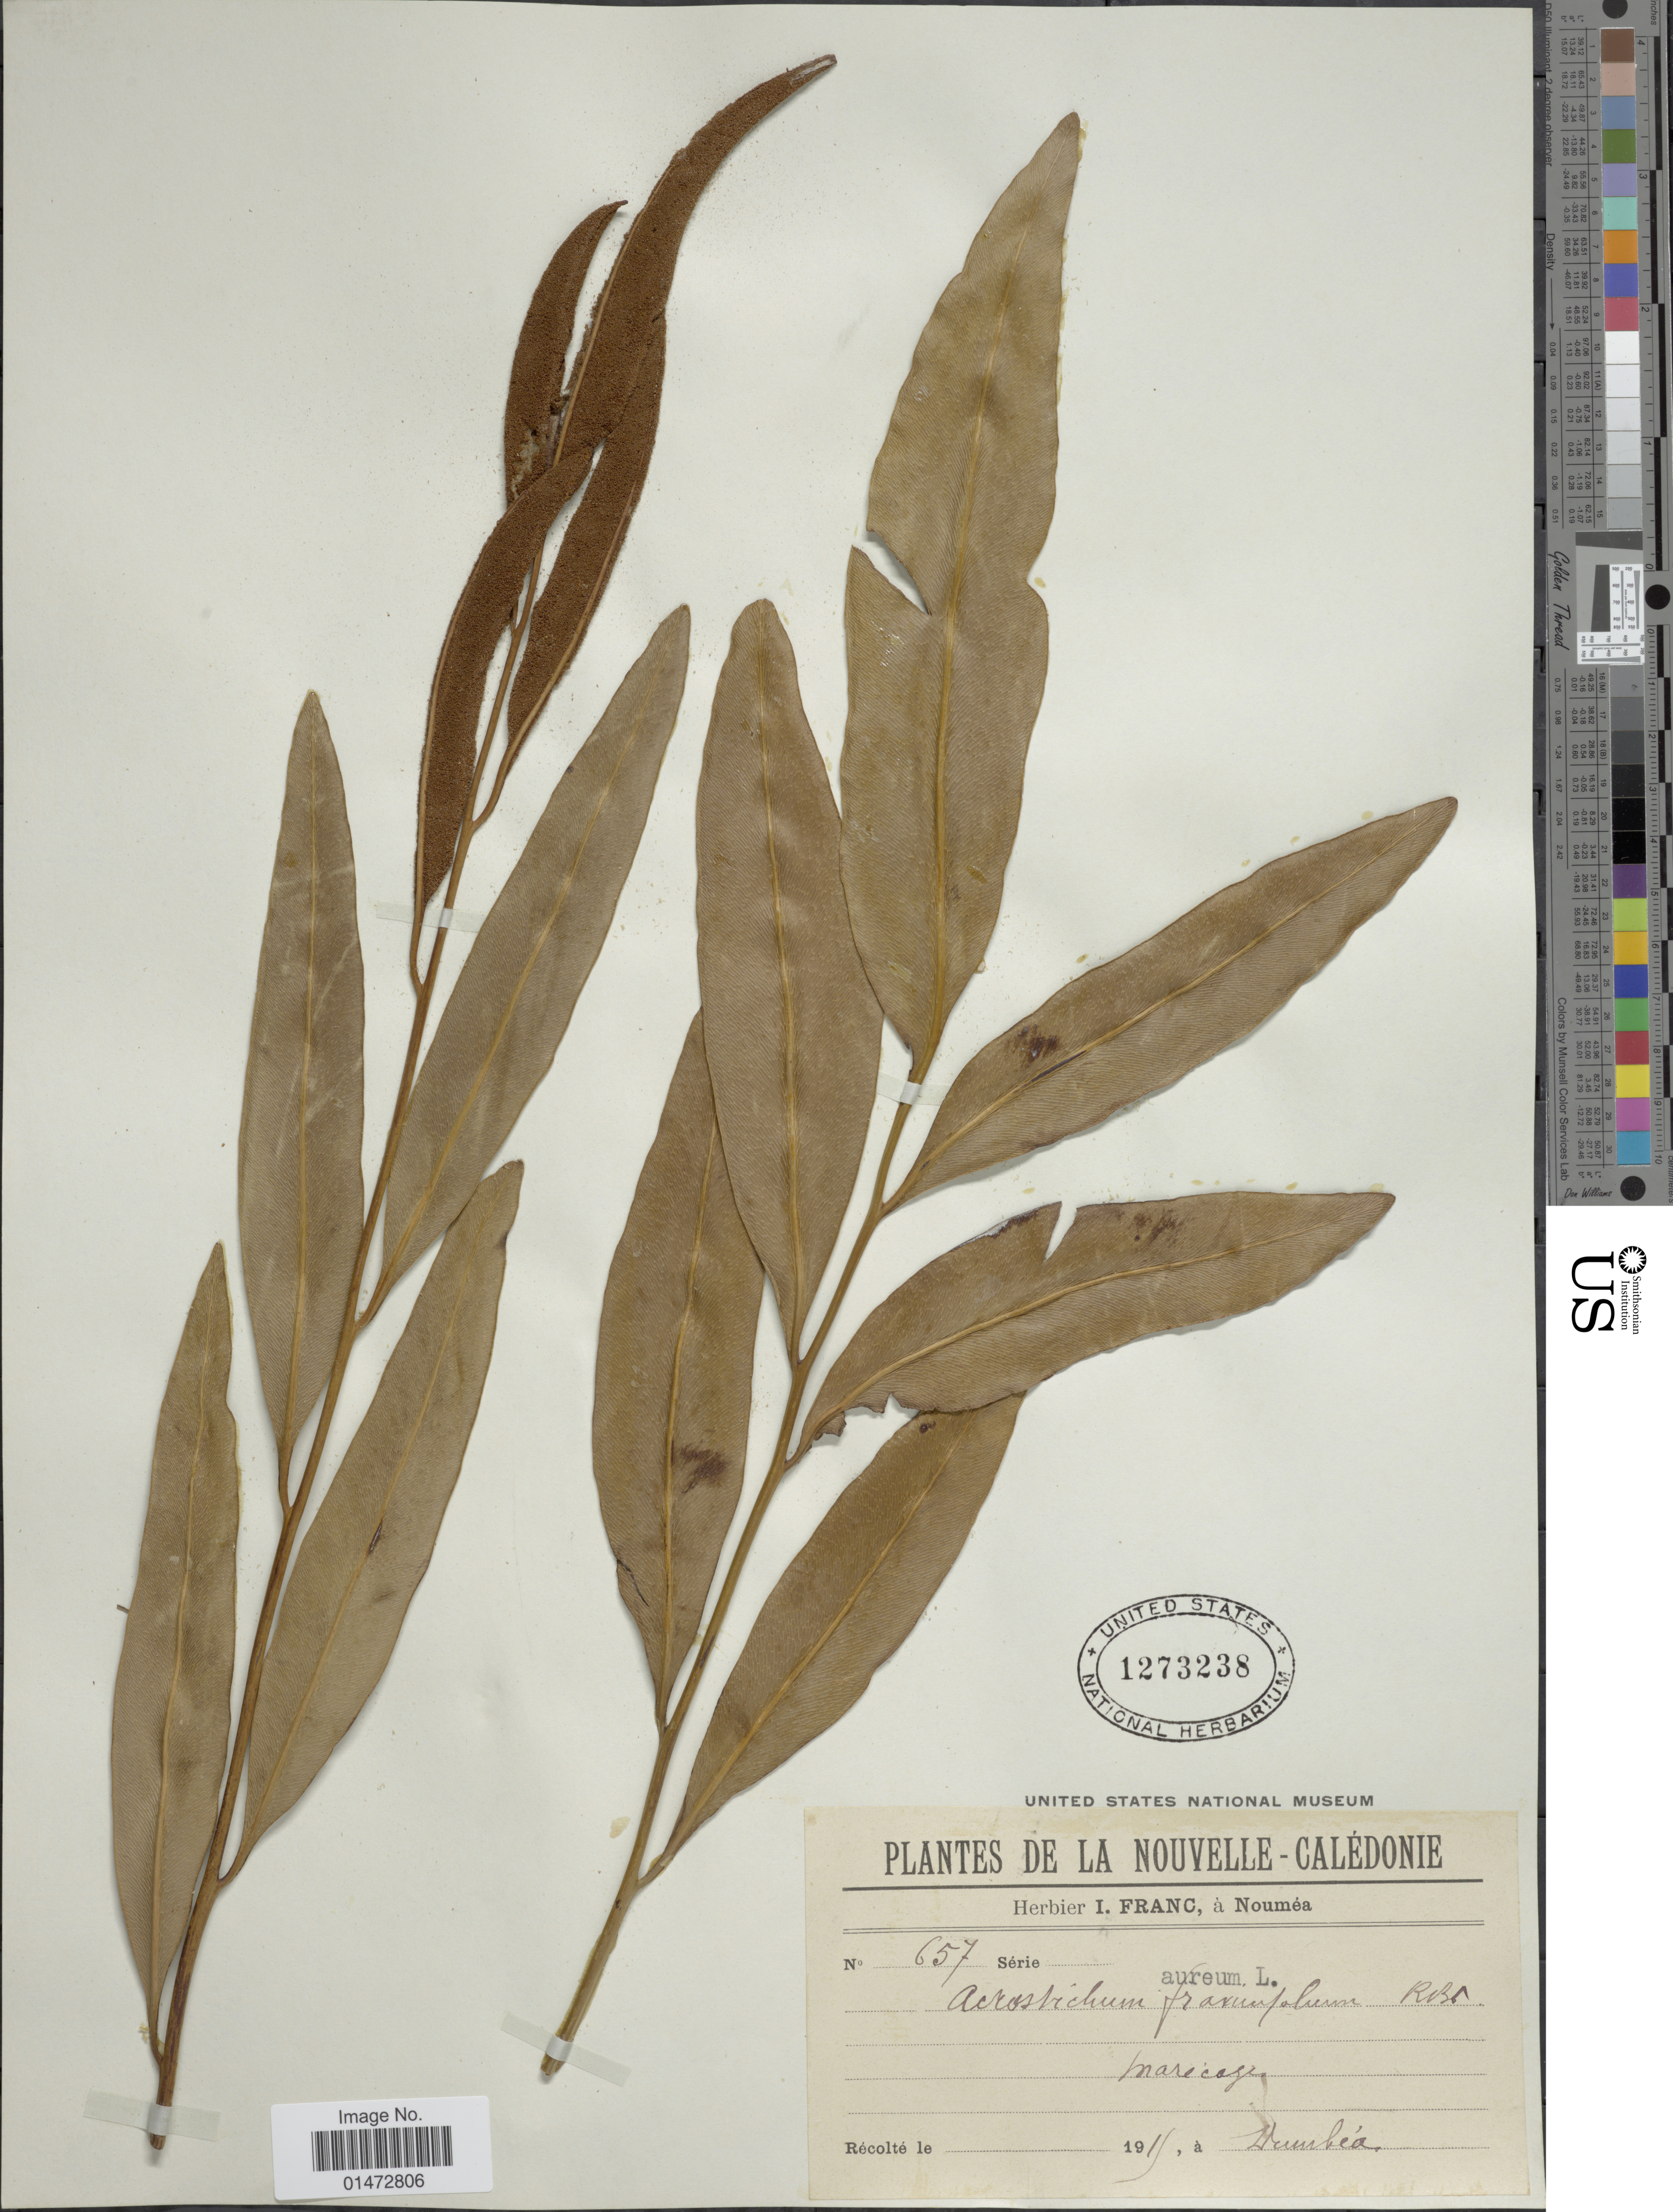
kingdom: Plantae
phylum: Tracheophyta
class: Polypodiopsida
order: Polypodiales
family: Pteridaceae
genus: Acrostichum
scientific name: Acrostichum aureum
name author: L.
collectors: ex herb. I. Franc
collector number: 657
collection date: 1915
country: New Caledonia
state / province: South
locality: Dumbéa.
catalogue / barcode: US 1273238